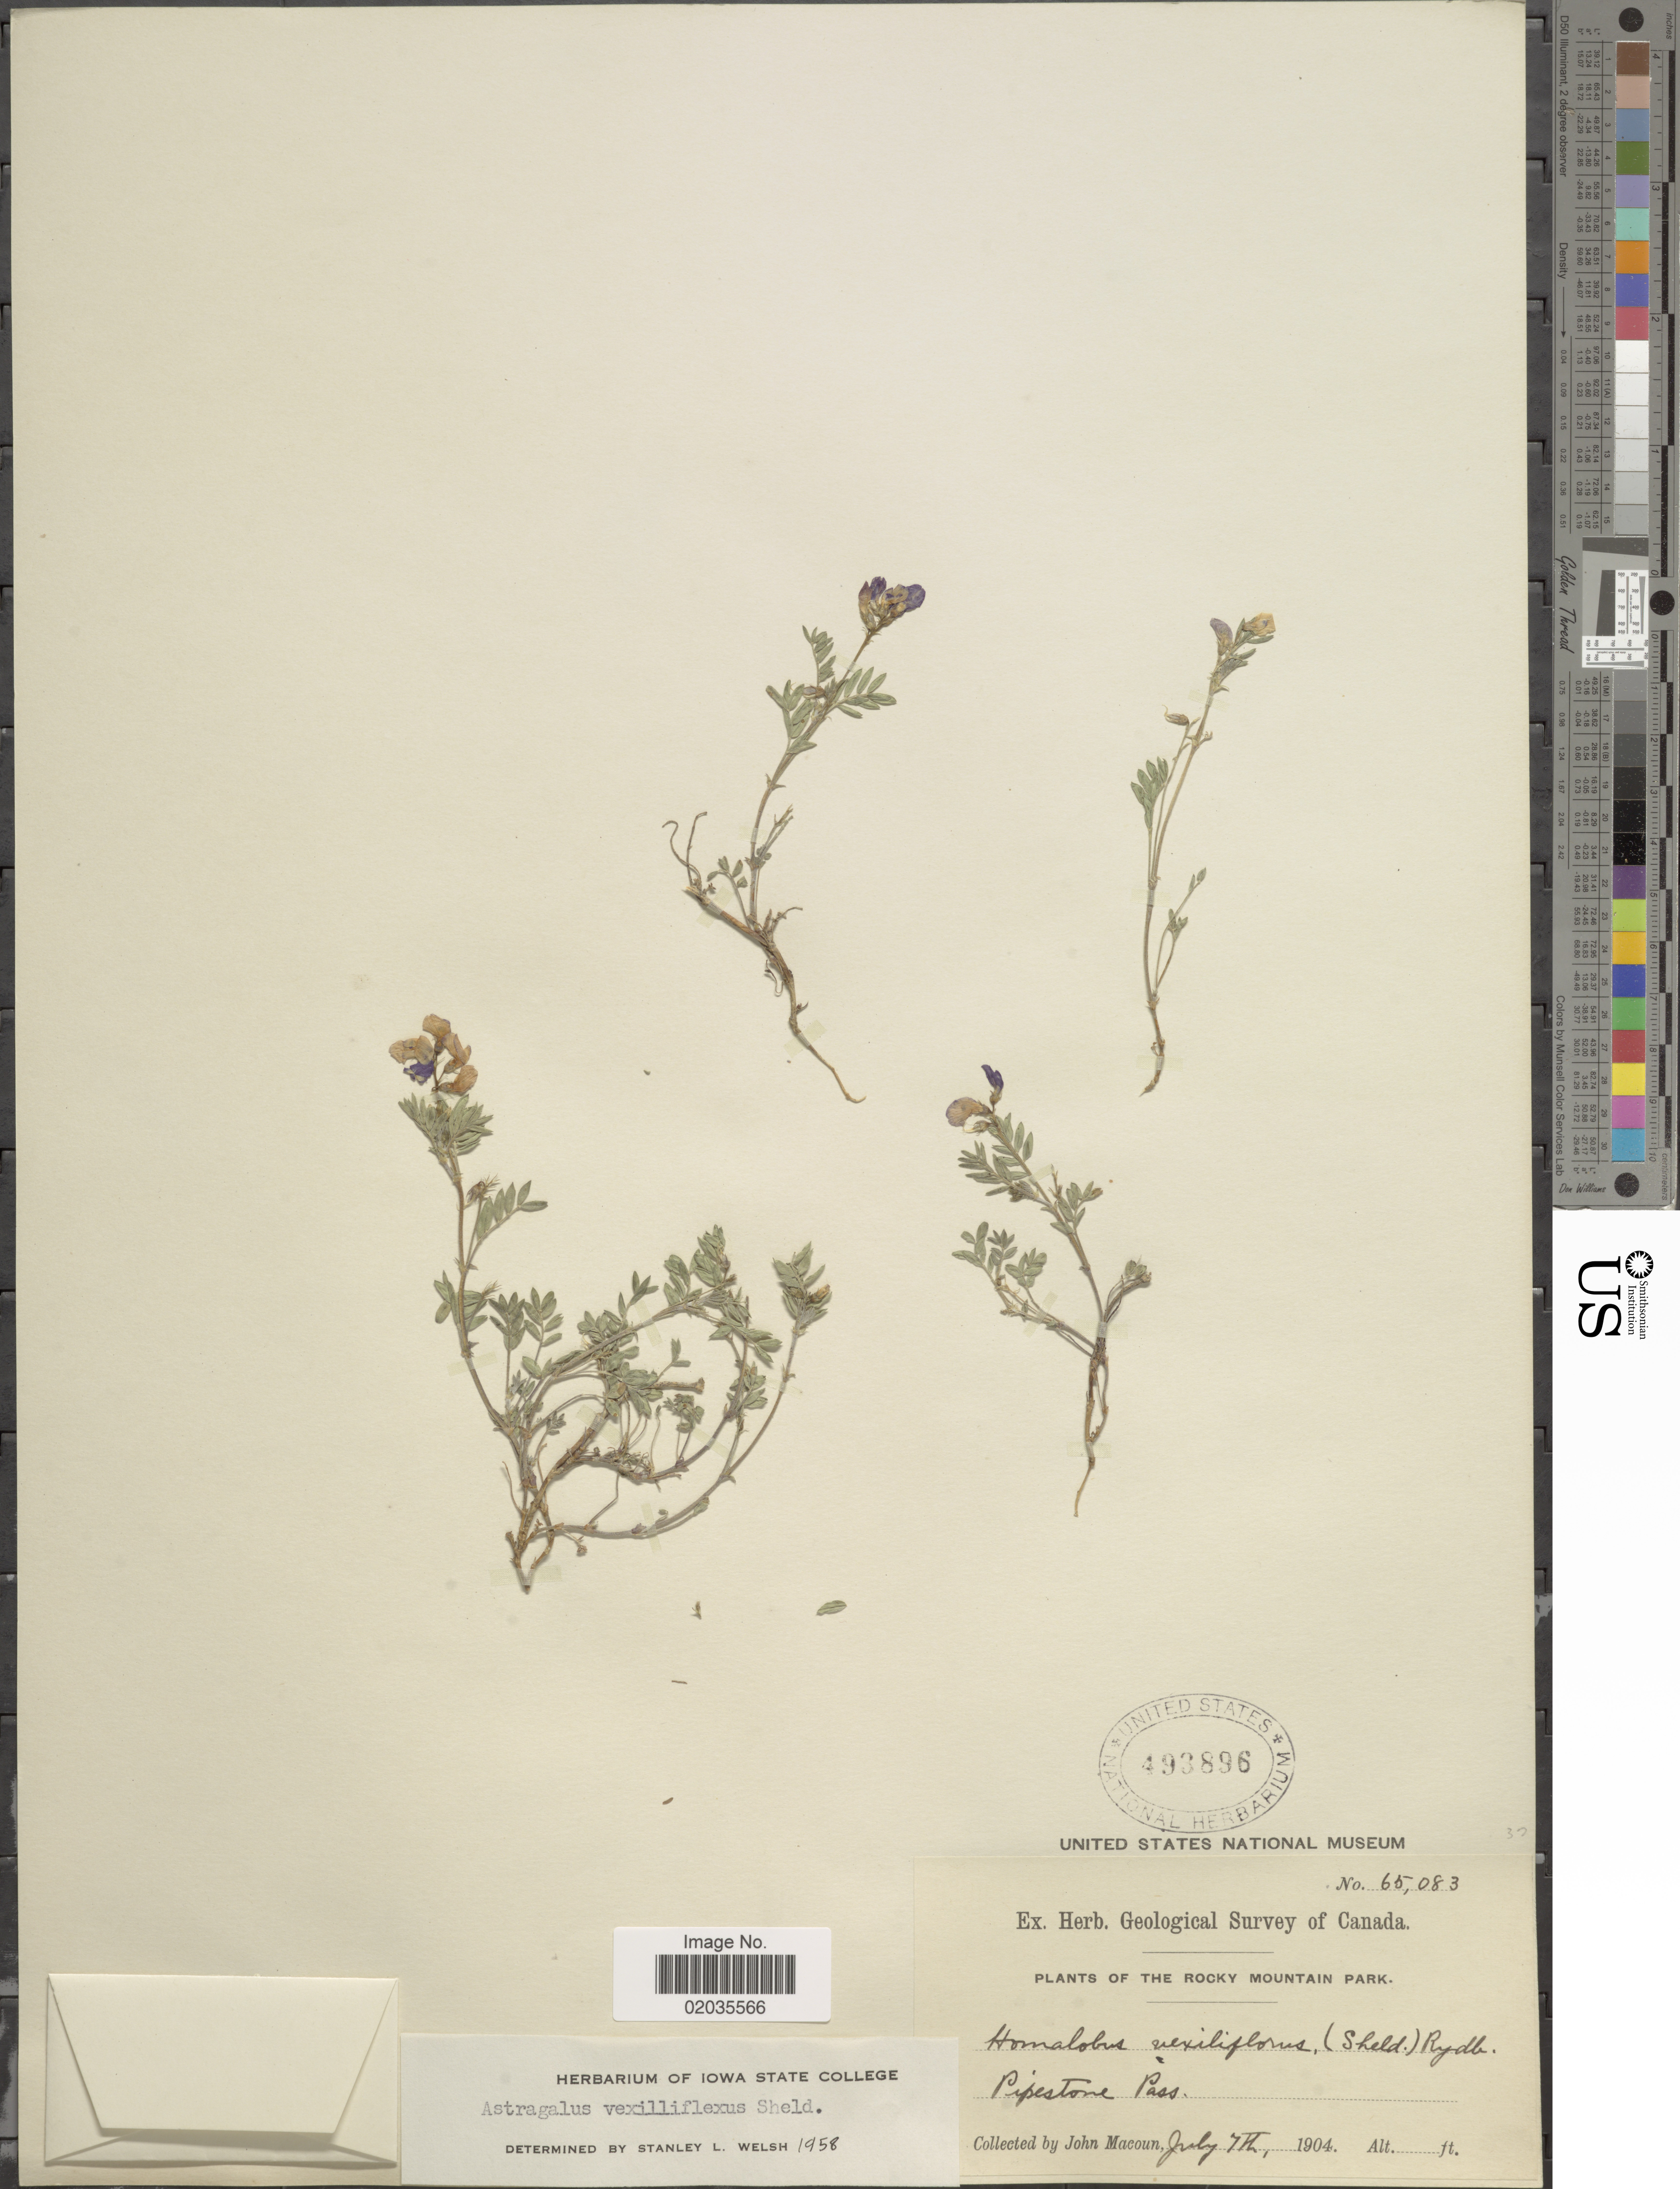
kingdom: Plantae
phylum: Tracheophyta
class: Magnoliopsida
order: Fabales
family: Fabaceae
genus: Astragalus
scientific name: Astragalus vexilliflexus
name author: E. Sheld.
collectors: J. Macoun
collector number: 65083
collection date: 1904-07-07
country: Canada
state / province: Alberta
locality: Rocky Mountain Park. Pipestone Pass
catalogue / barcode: US 493896